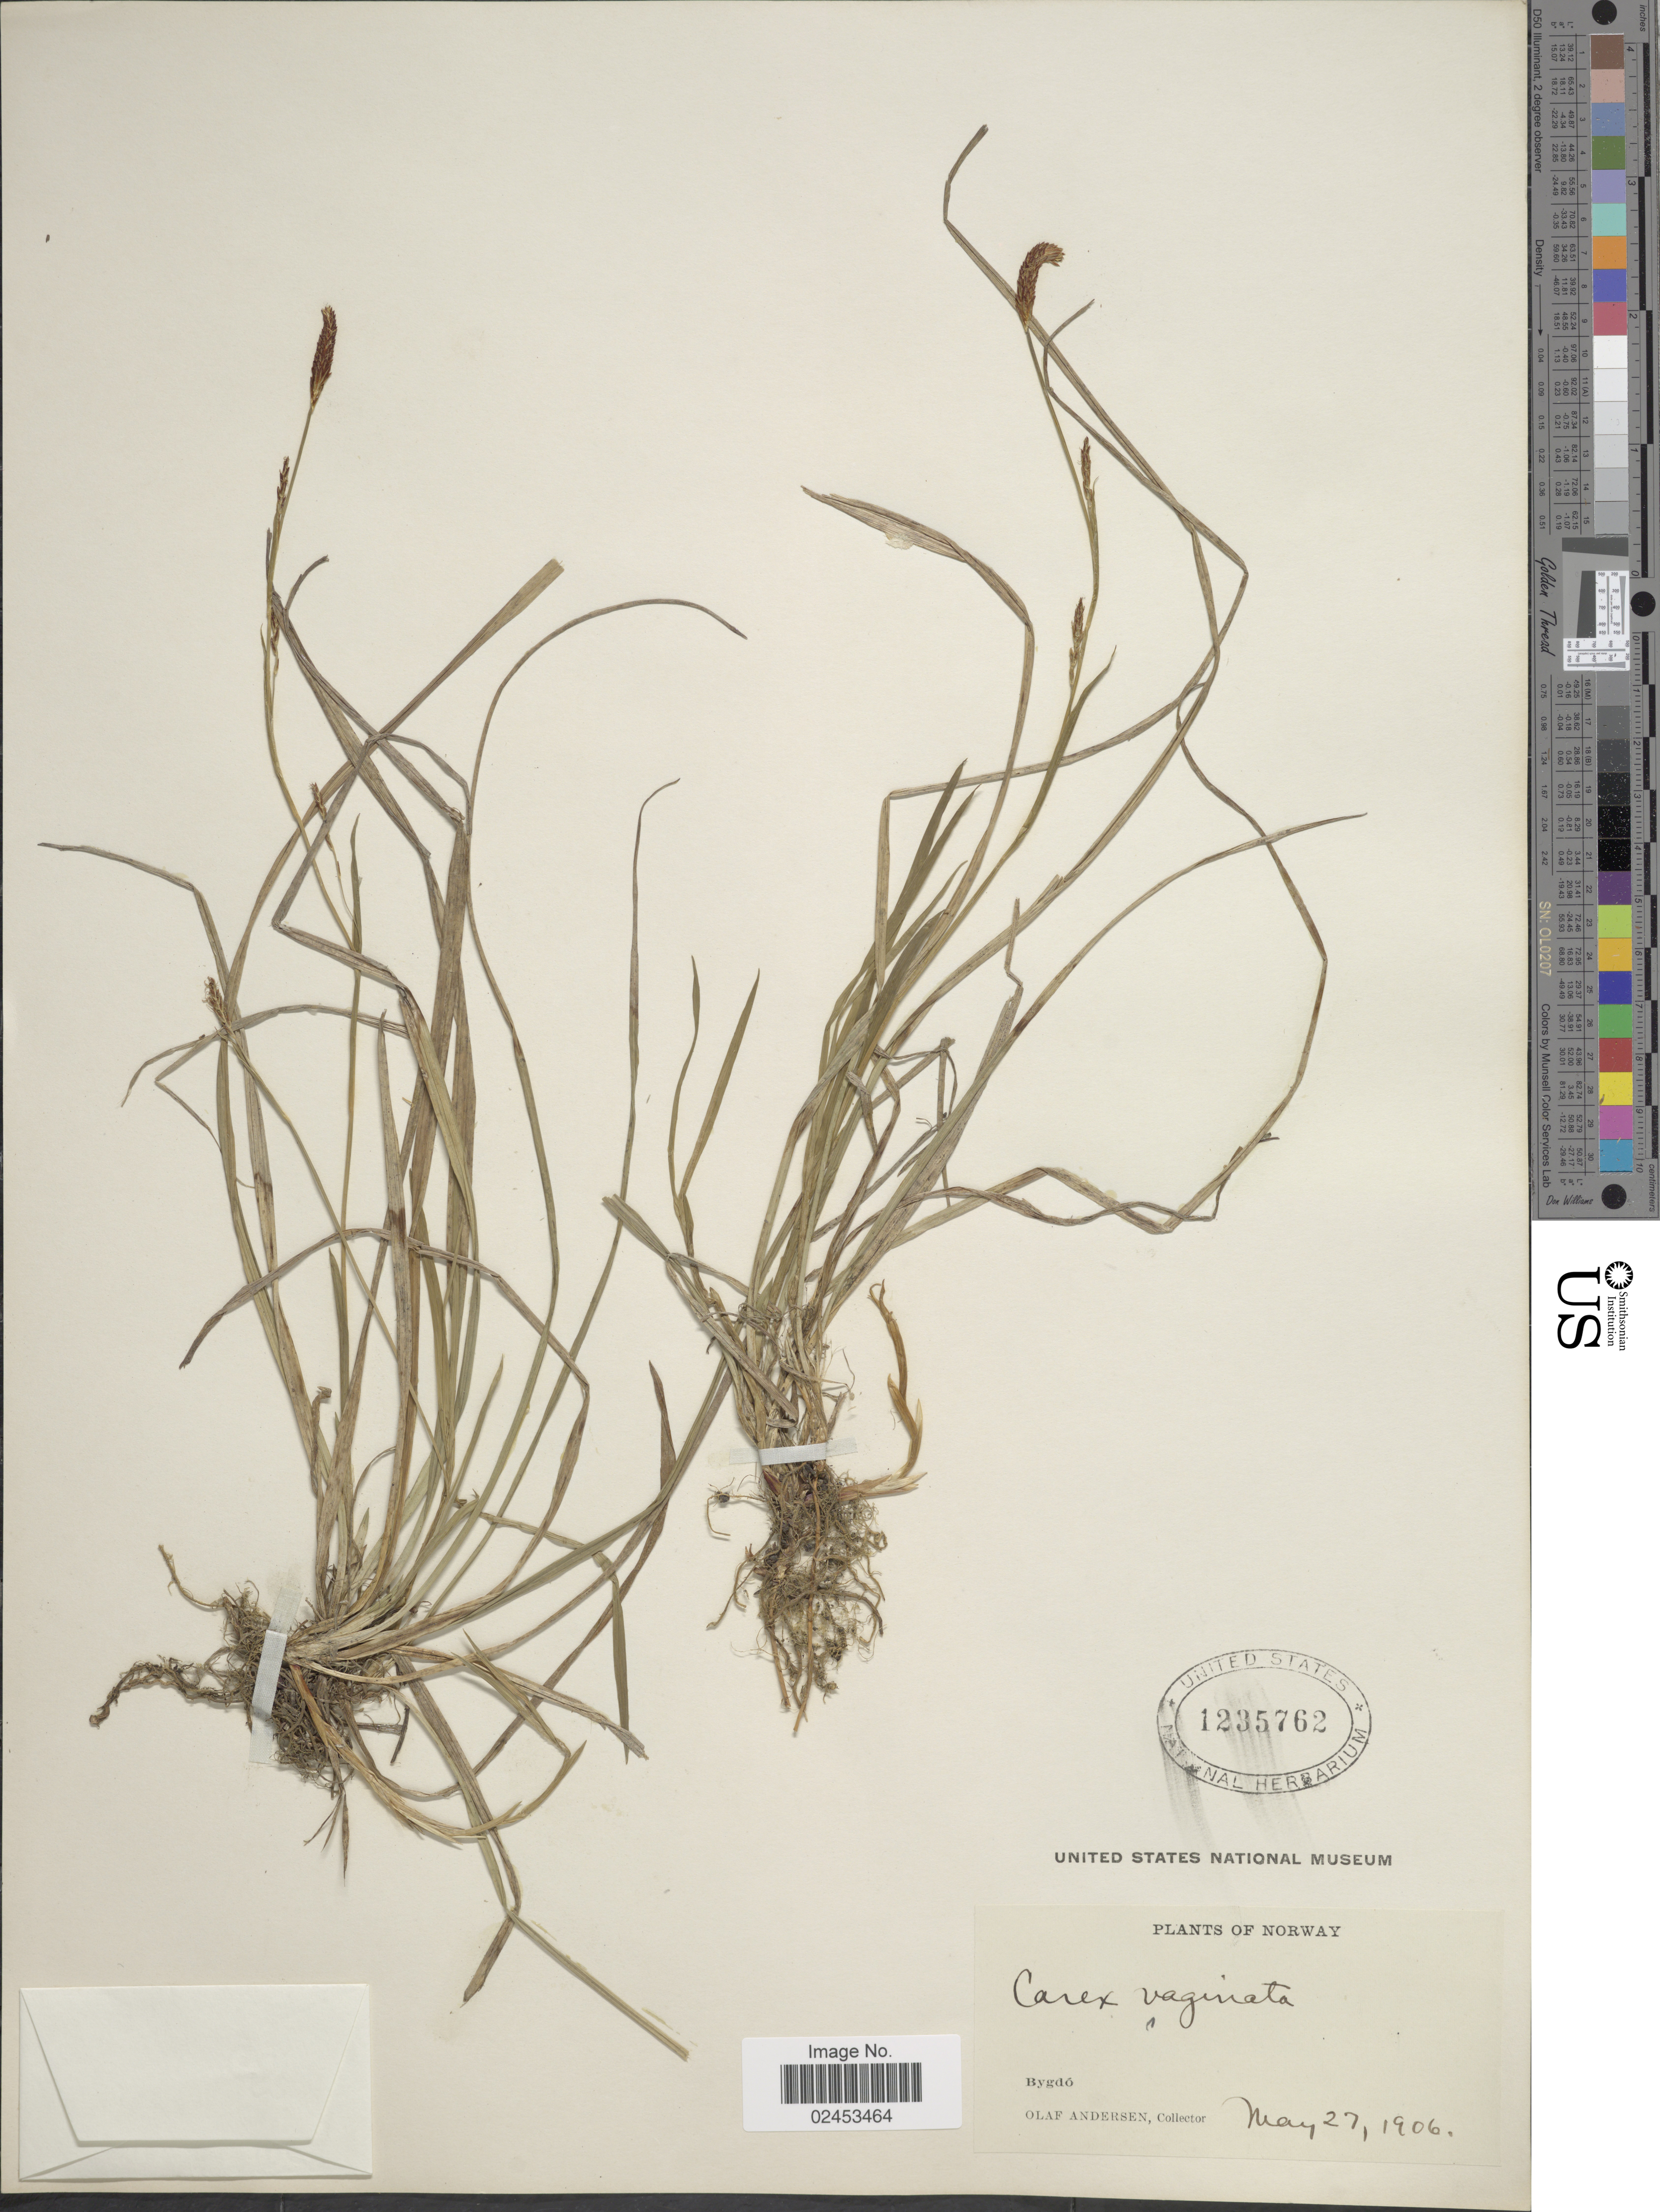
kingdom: Plantae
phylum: Tracheophyta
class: Liliopsida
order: Poales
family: Cyperaceae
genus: Carex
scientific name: Carex vaginata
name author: Tausch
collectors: O. Andersen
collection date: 1906-05-27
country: Norway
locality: Bygdó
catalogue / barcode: US 1235762